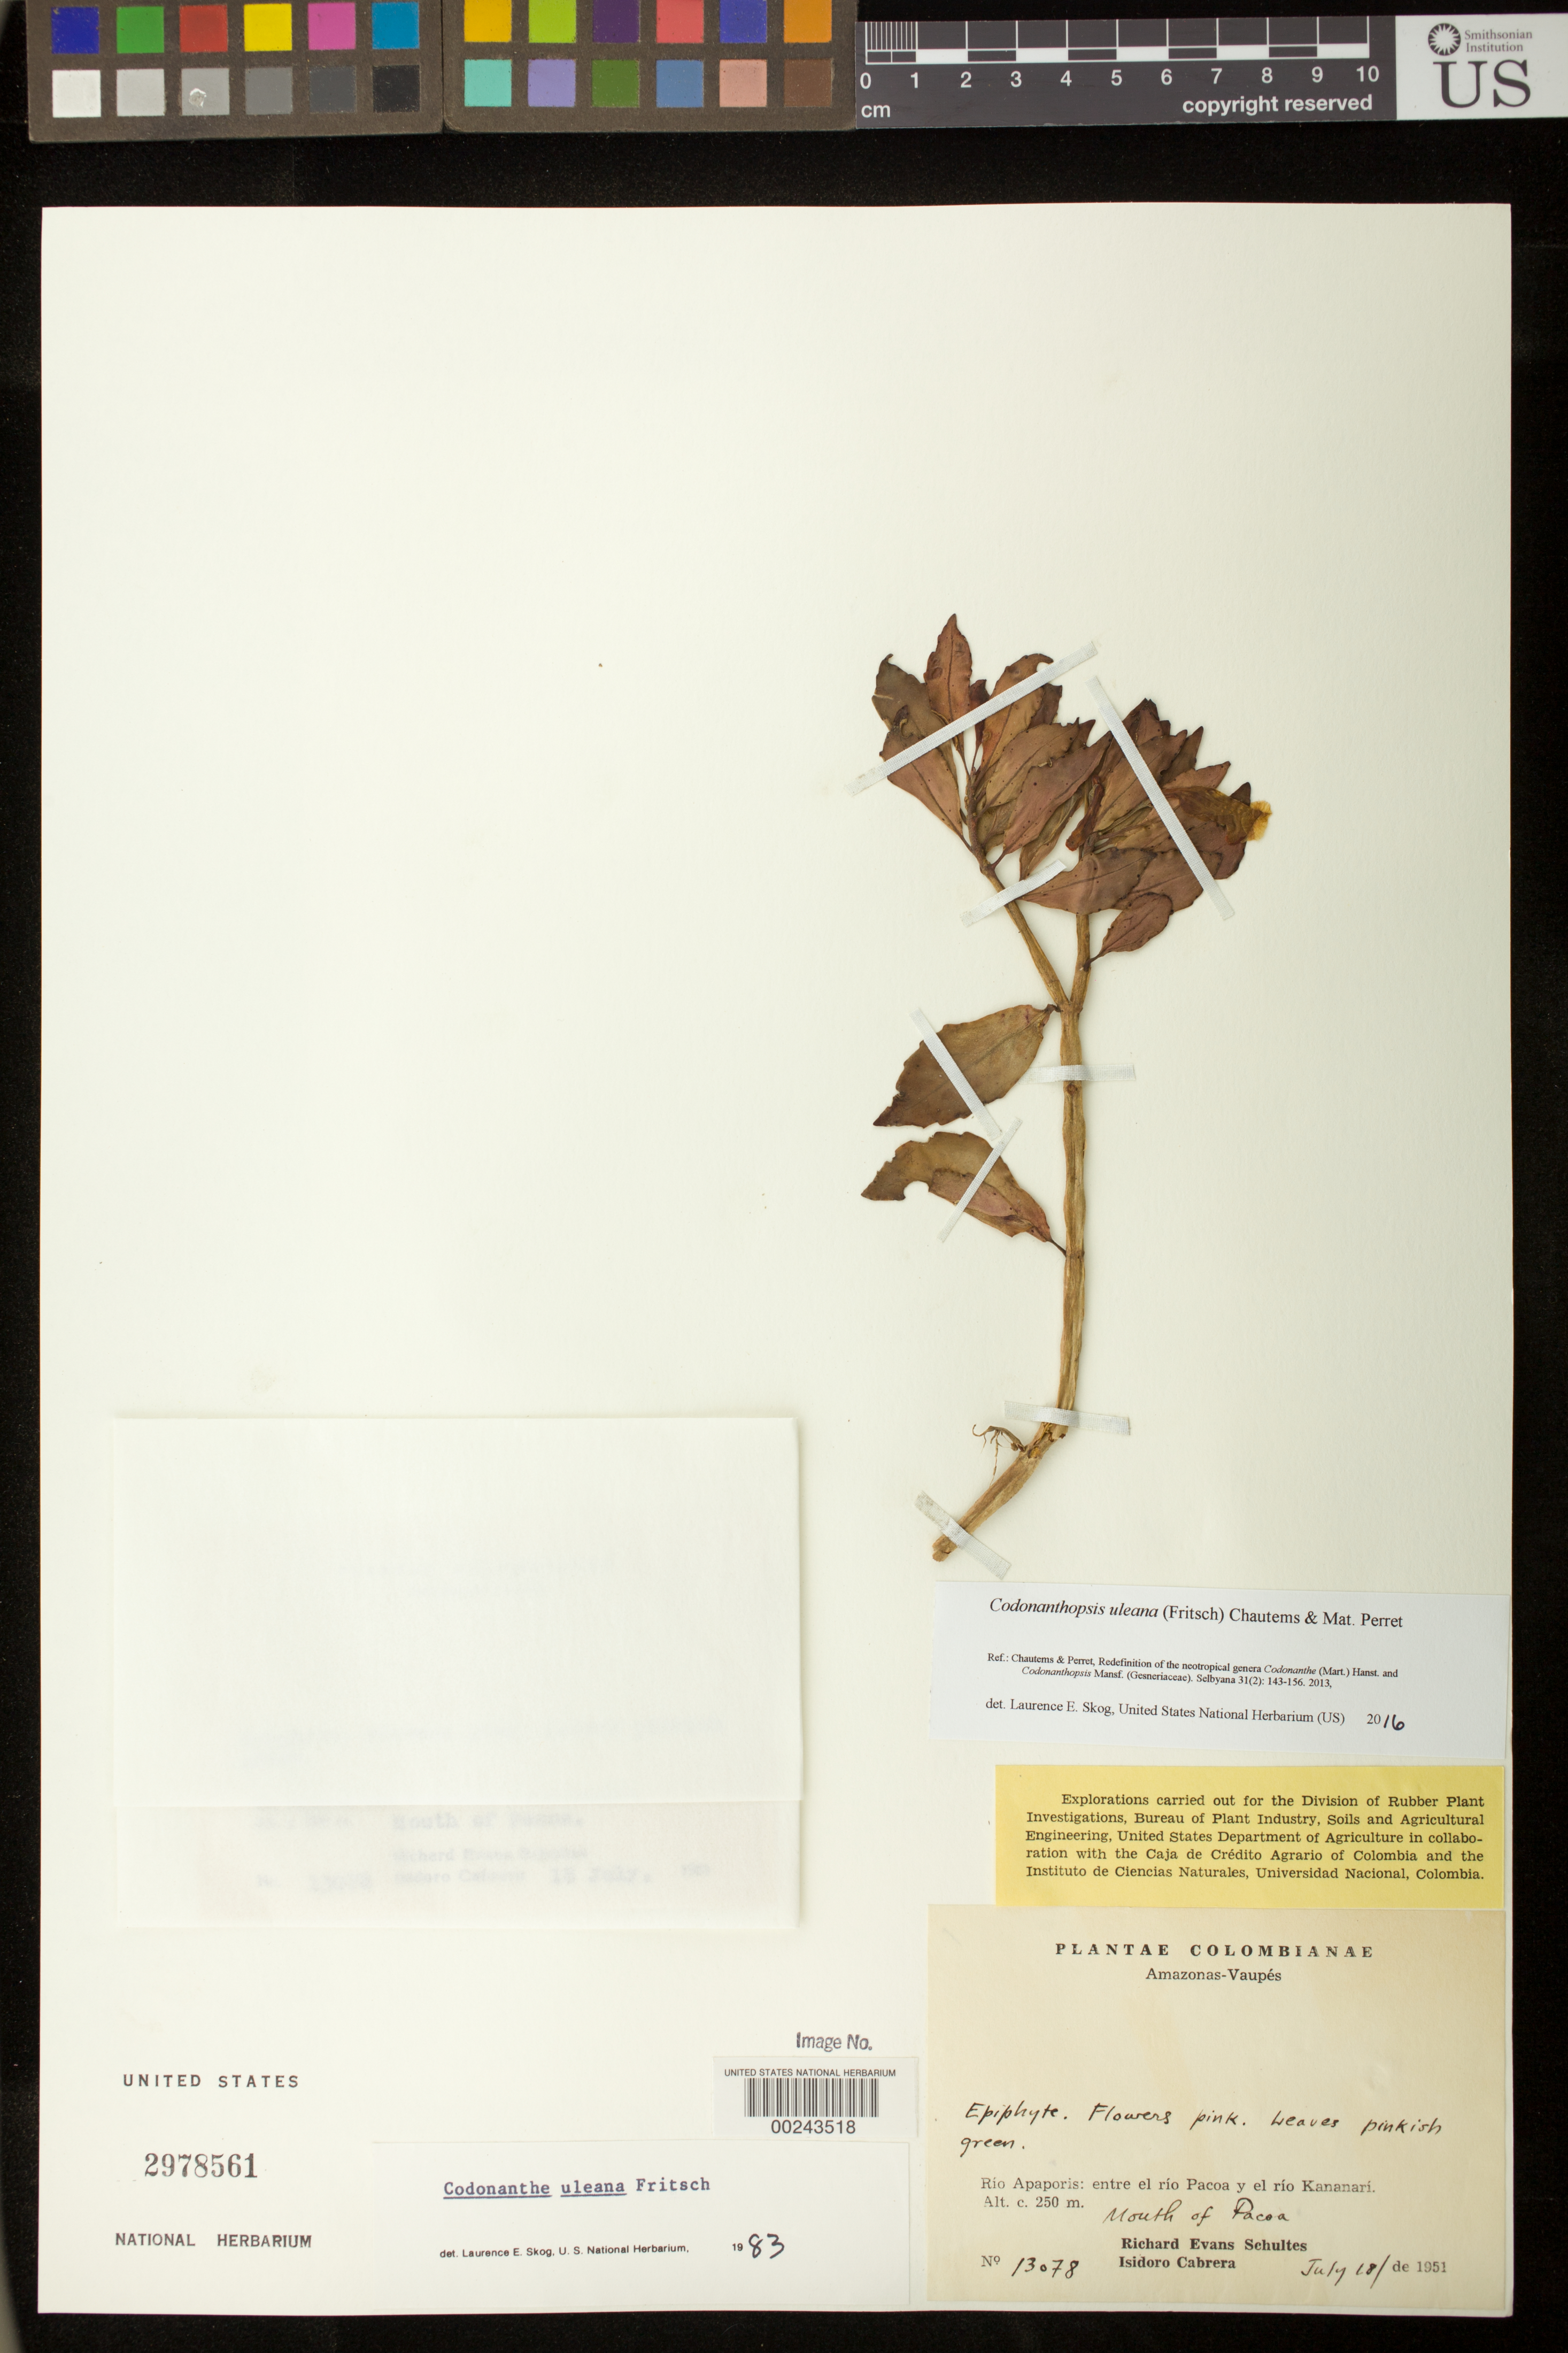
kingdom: Plantae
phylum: Tracheophyta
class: Magnoliopsida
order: Lamiales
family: Gesneriaceae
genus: Codonanthopsis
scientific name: Codonanthopsis uleana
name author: (Fritsch) Chautems & Mat.Perret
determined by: Skog, Laurence E.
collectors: R. E. Schultes & I. Cabrera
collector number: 13078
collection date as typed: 18 Jul 1951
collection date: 1951-07-18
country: Colombia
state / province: Amazônas / Vaupés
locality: Rio Apaporis, between Rio Pacoa and Rio Kananari, mouth of Pacoa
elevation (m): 250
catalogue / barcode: US 2978561